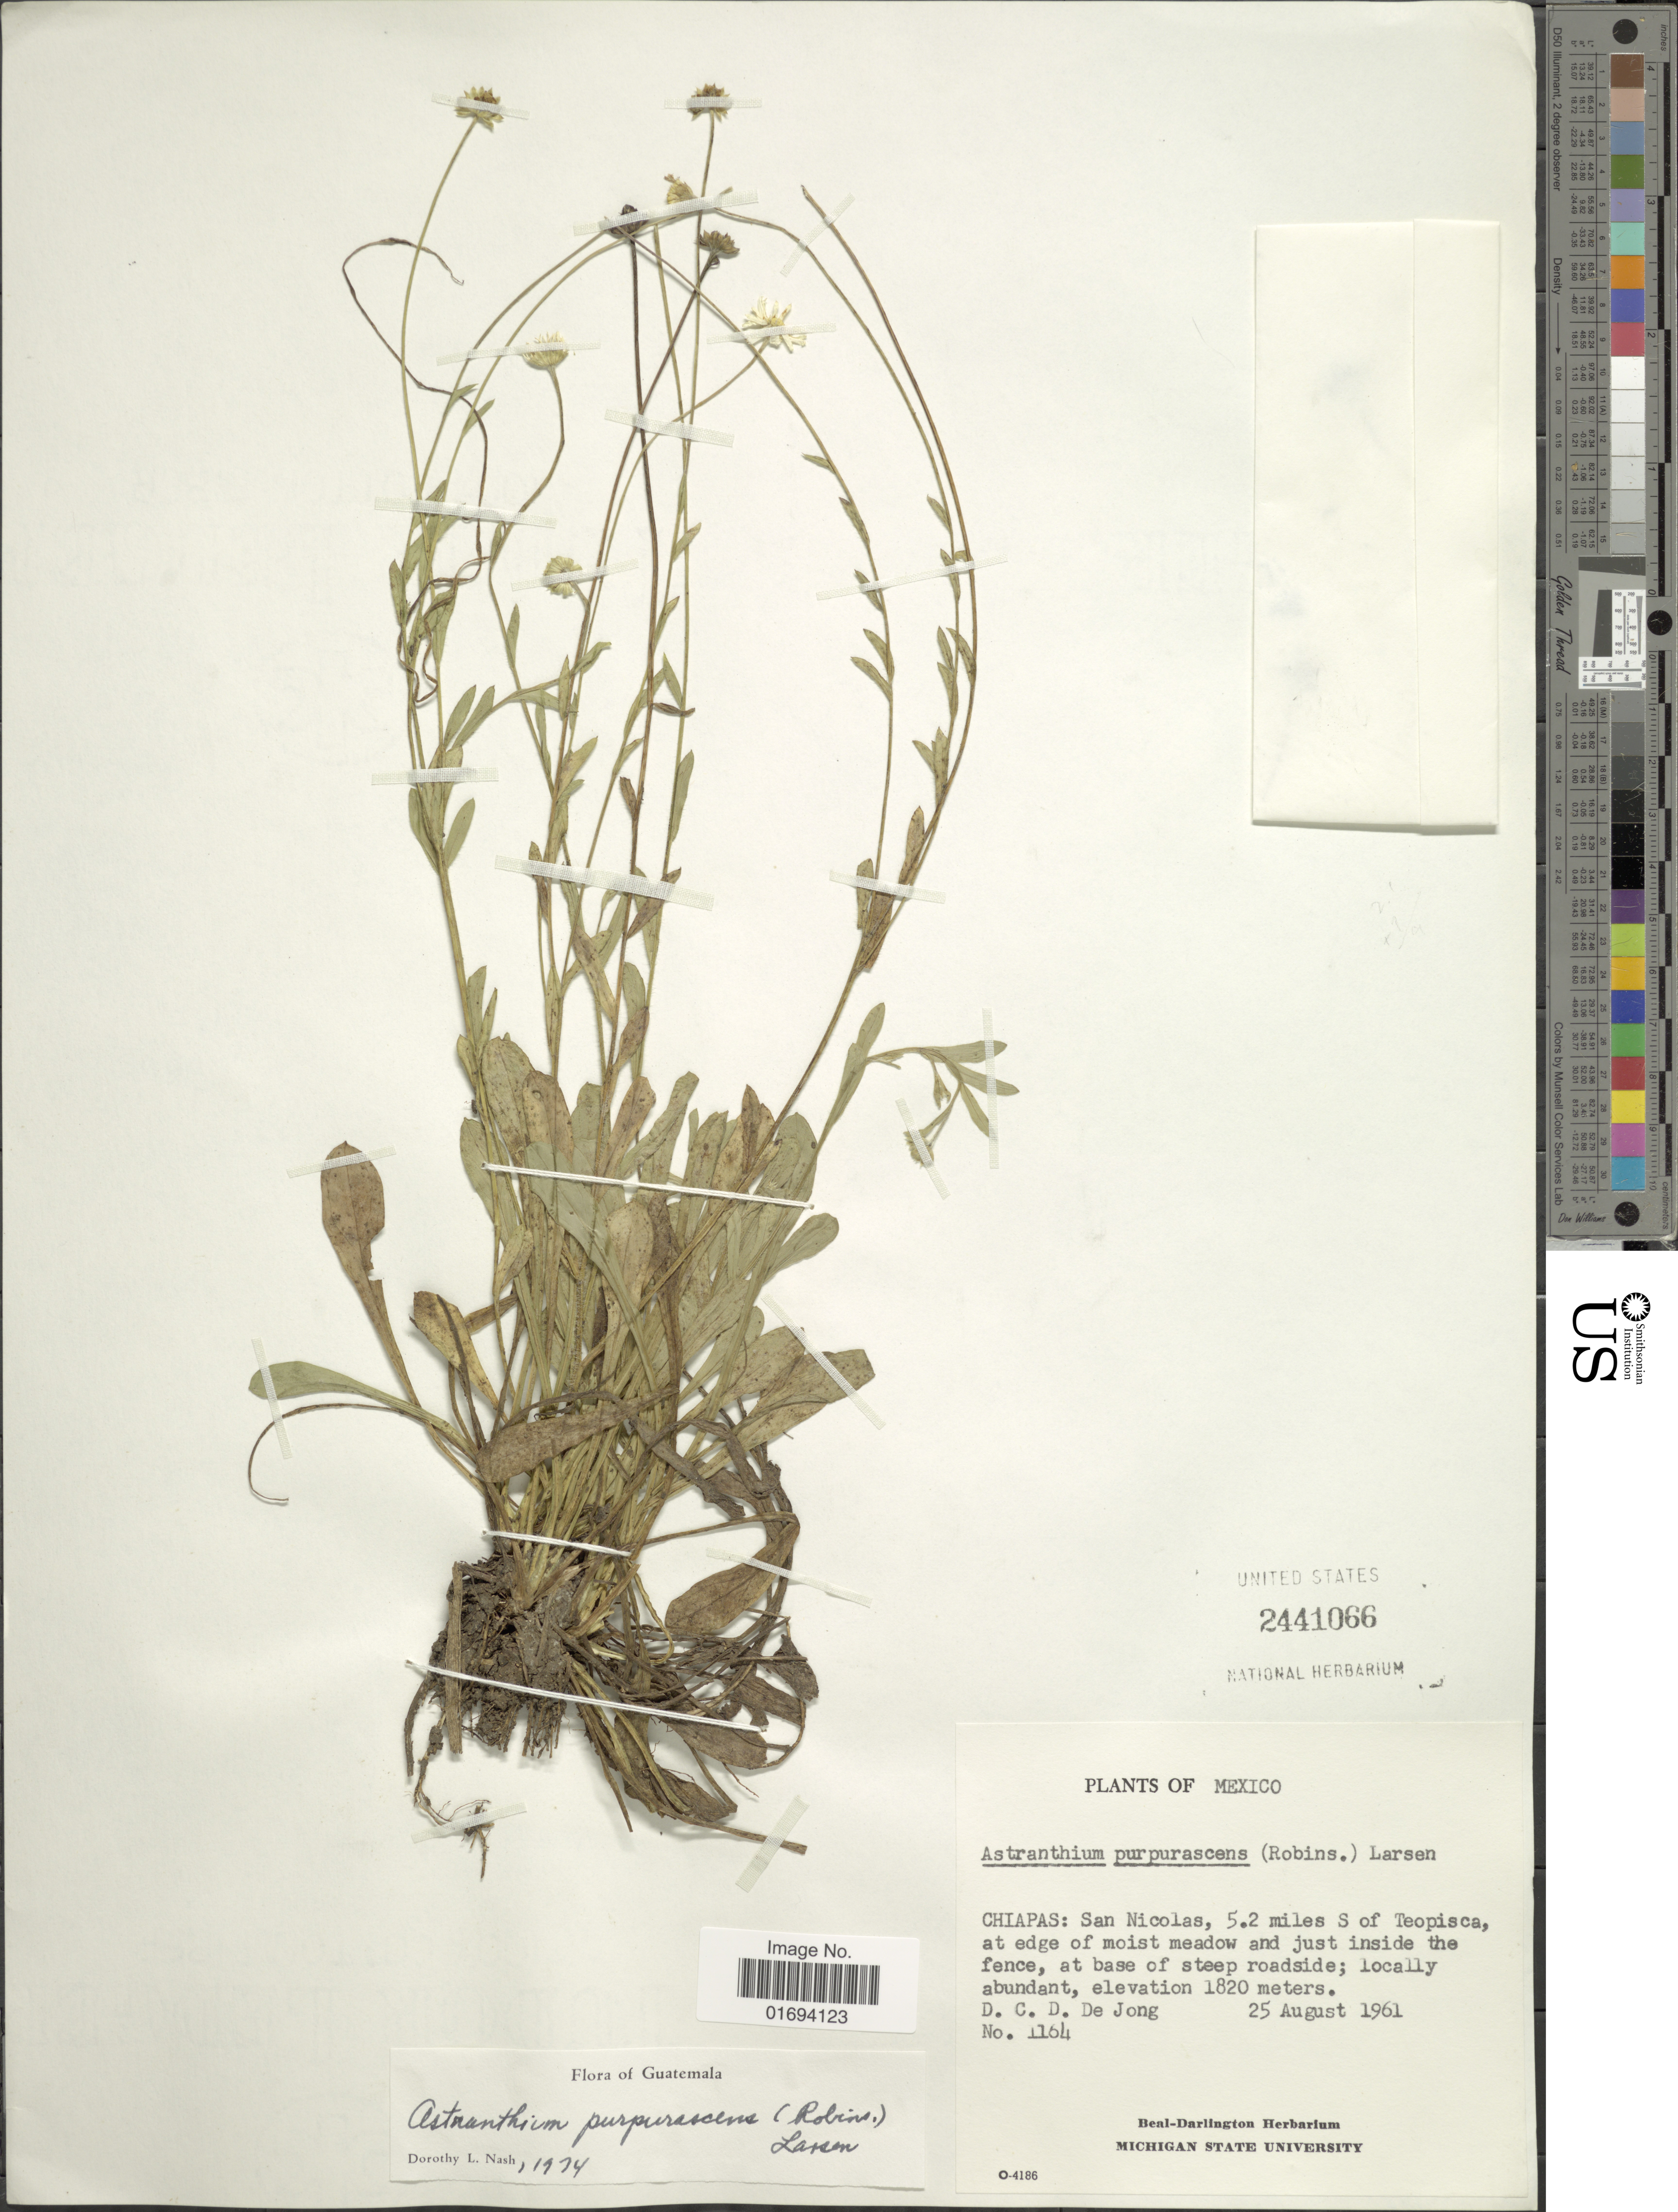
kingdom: Plantae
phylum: Tracheophyta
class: Magnoliopsida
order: Asterales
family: Asteraceae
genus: Astranthium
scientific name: Astranthium purpurascens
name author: (B.L. Rob.) Larsen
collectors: D. De Jong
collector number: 1164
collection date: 1961-08-25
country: Mexico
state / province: Chiapas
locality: San Nicolas, 5.2 miles S of Teopisca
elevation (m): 1820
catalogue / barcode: US 2441066